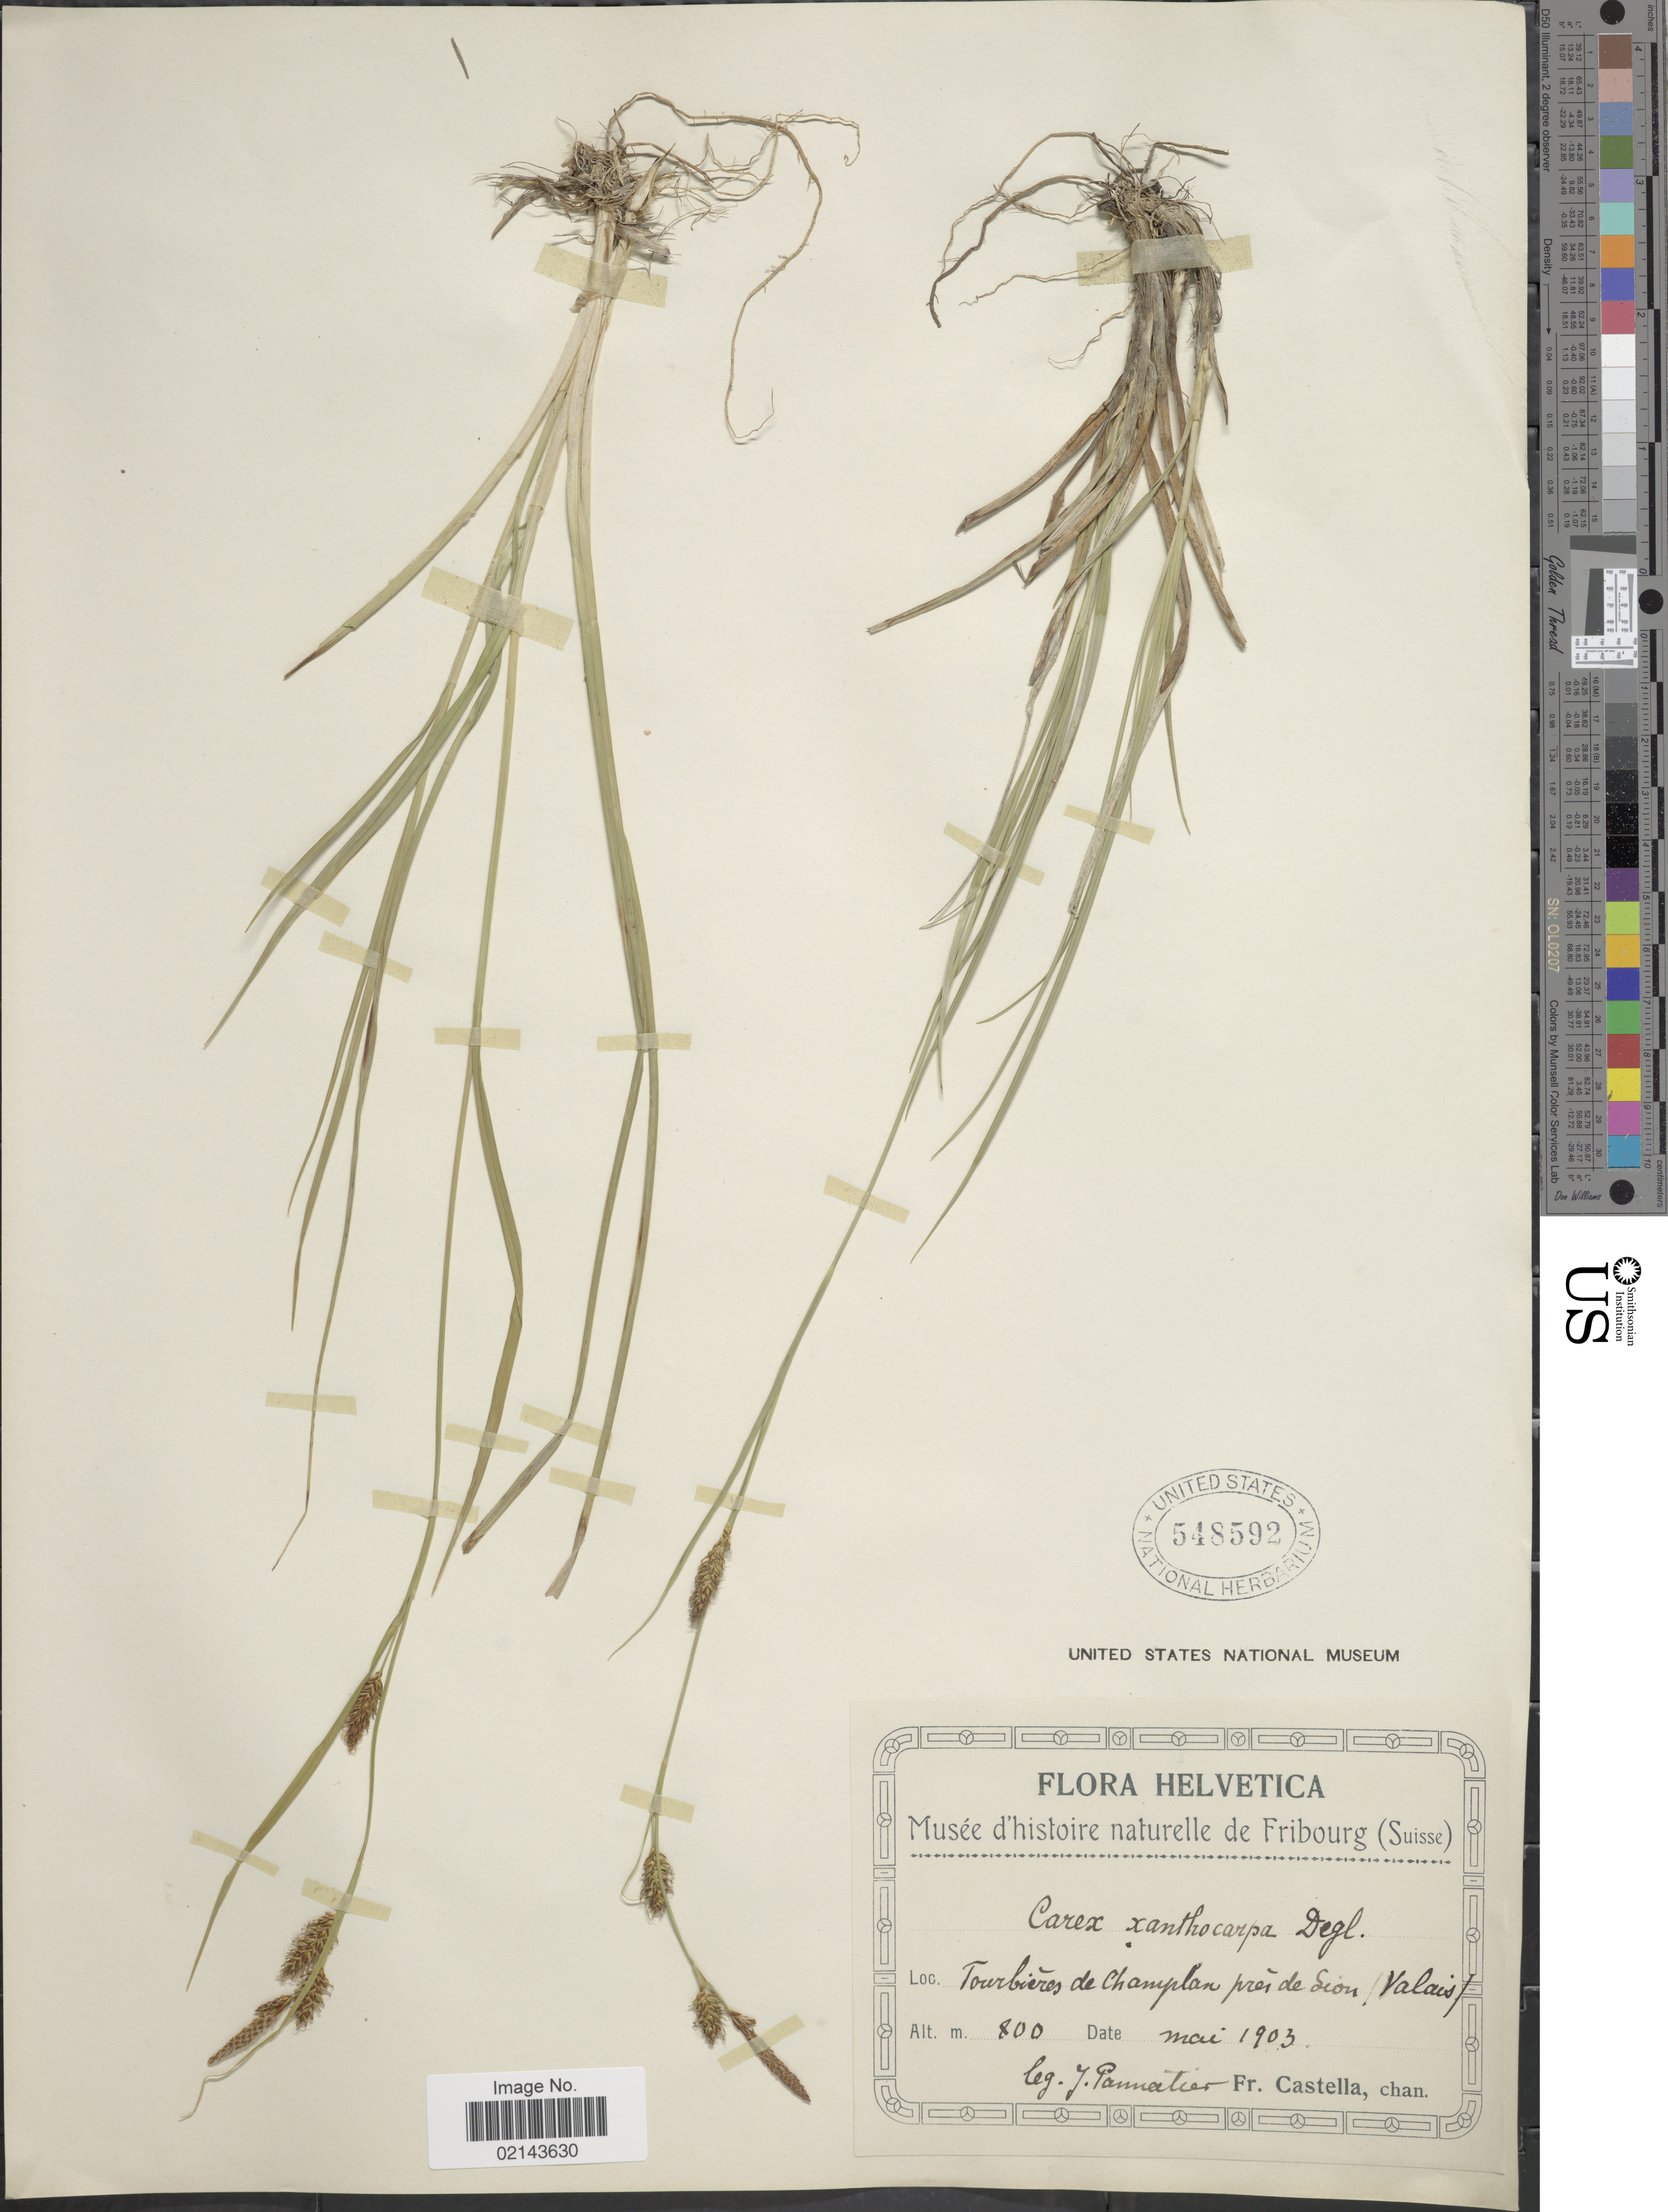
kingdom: Plantae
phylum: Tracheophyta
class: Liliopsida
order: Poales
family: Cyperaceae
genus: Carex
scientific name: Carex x xanthocarpa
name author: Degl.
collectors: J. Pannatier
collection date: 1903-05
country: Switzerland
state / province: Valais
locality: Helvetica, Tourbieres de Champlan près de Sion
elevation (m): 800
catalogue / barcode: US 548592